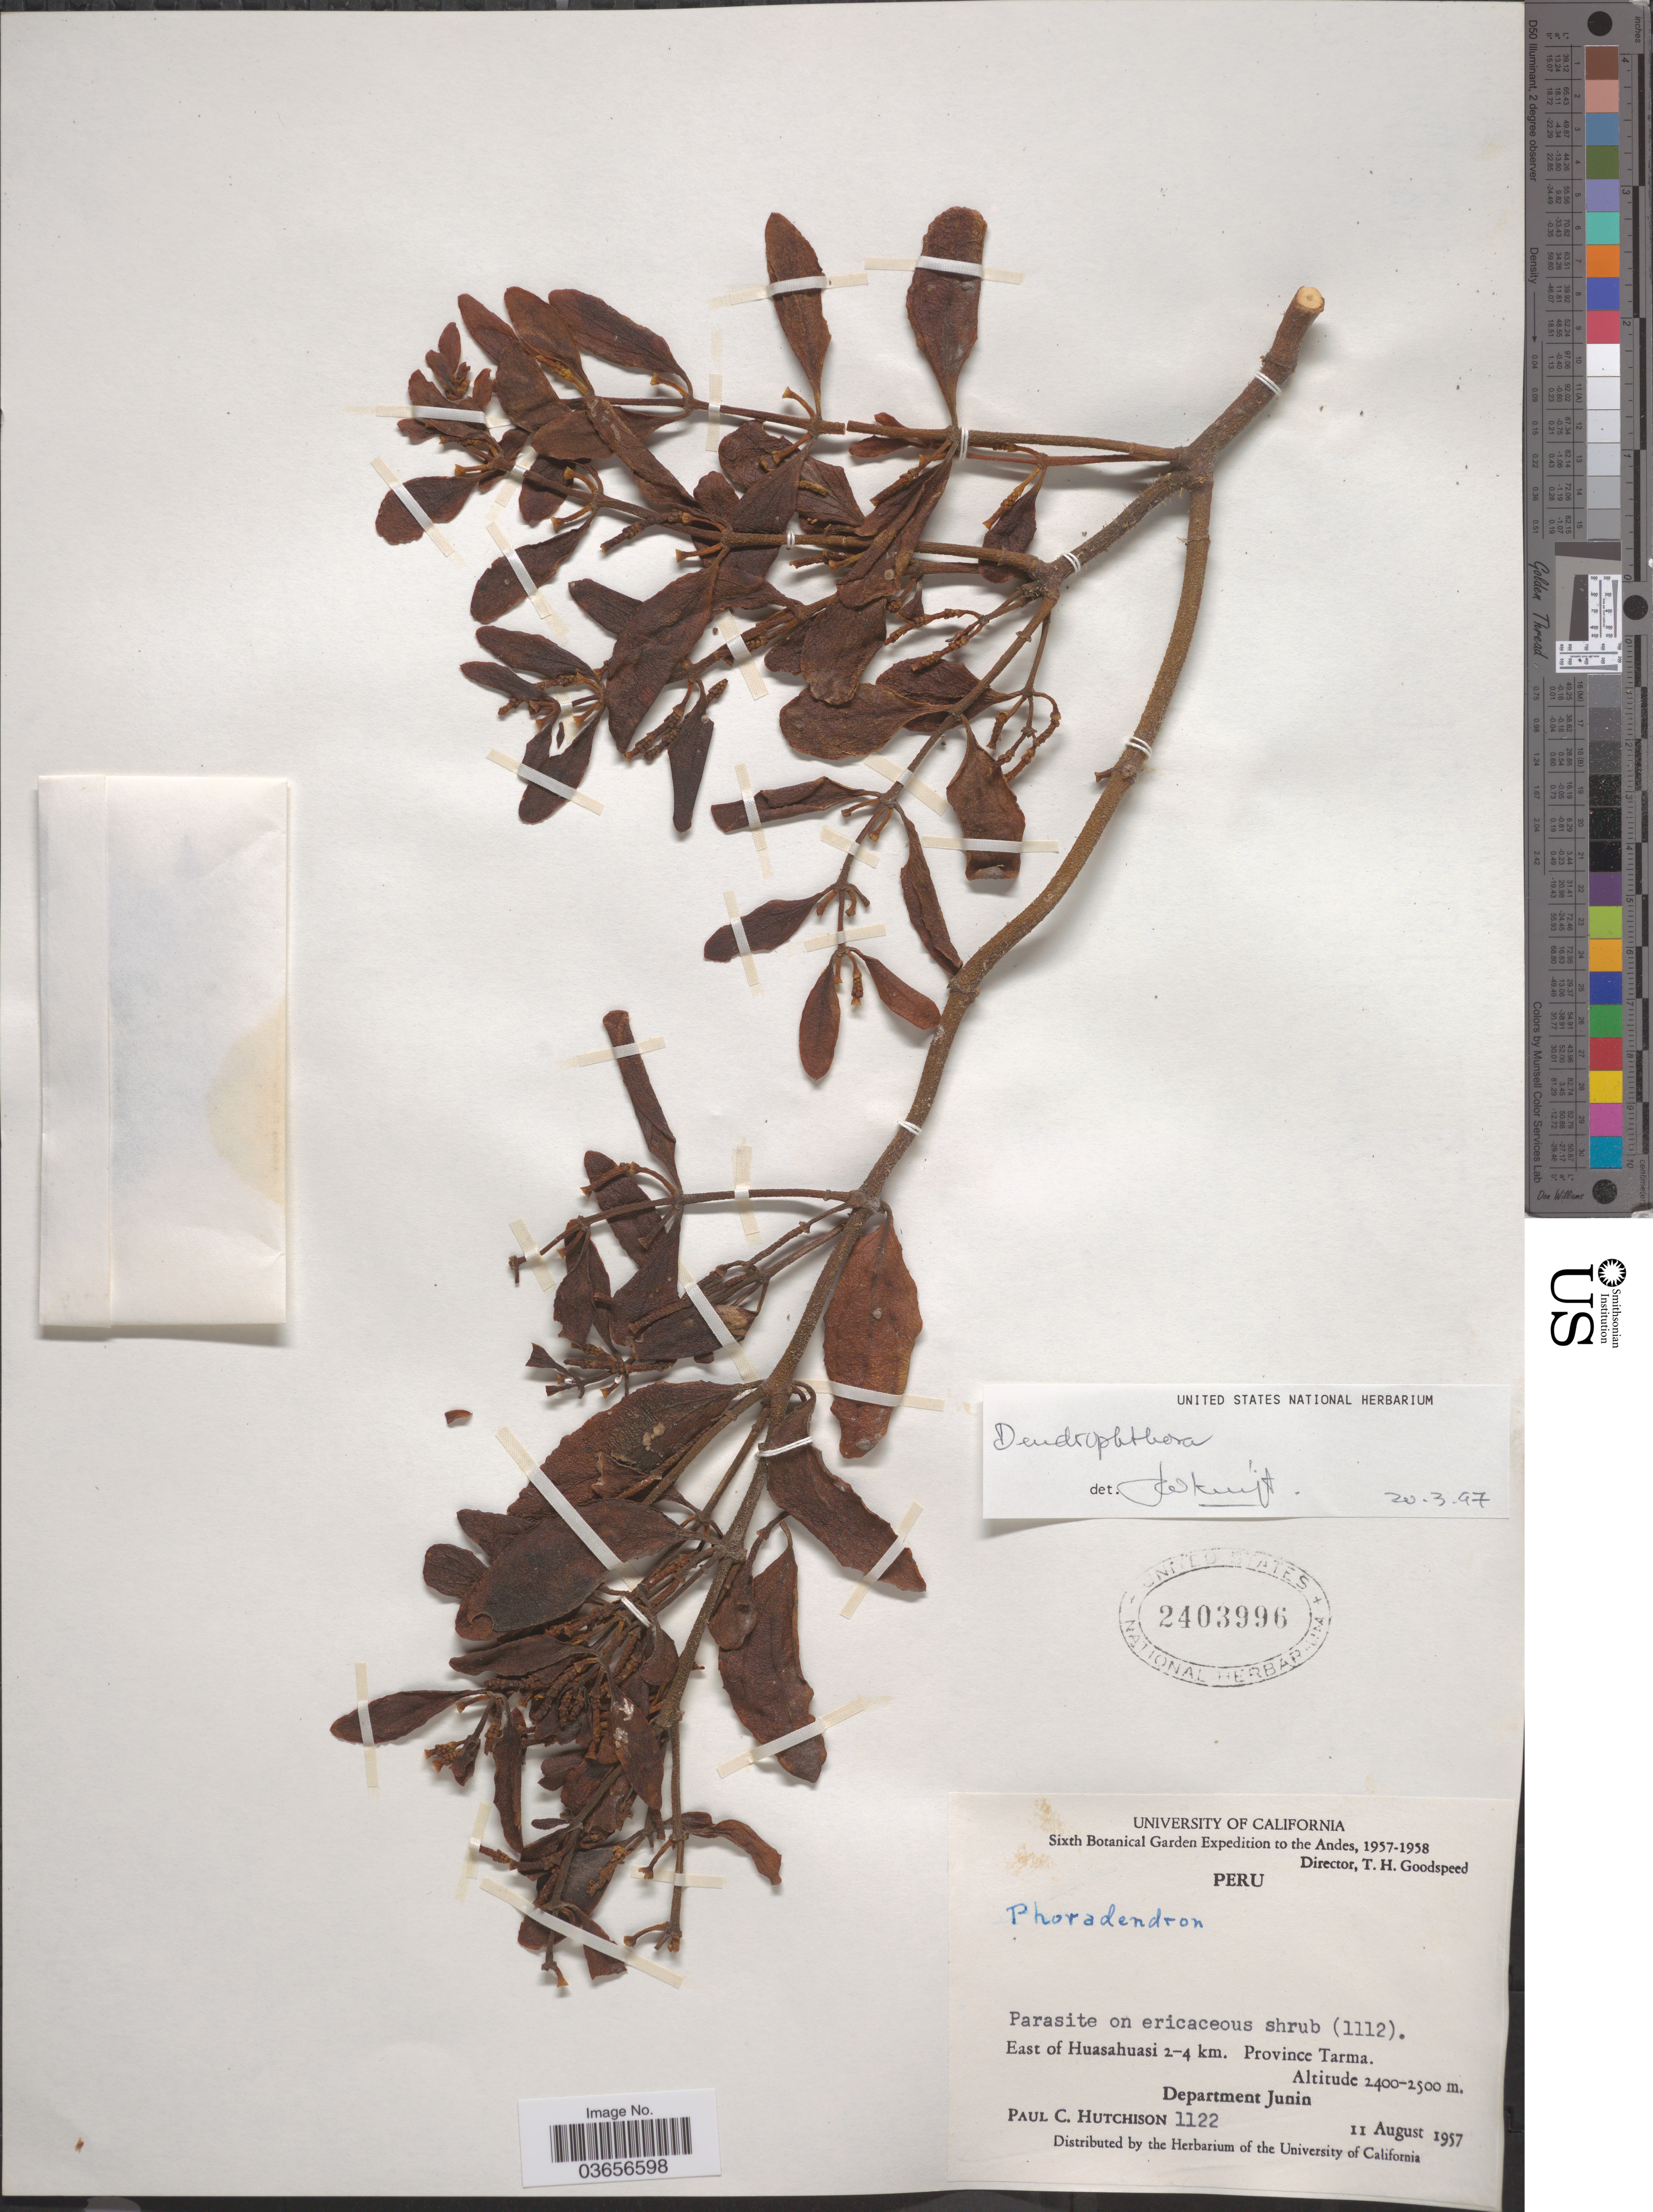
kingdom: Plantae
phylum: Tracheophyta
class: Magnoliopsida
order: Santalales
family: Viscaceae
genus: Dendrophthora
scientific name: Dendrophthora sp.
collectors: P. C. Hutchison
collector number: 1122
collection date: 1957-08-11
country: Peru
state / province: Junín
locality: The Andes, East of Huasahuasi 2-4 km. Province Tarma. Department Junin.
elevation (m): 2400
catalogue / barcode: US 2403996